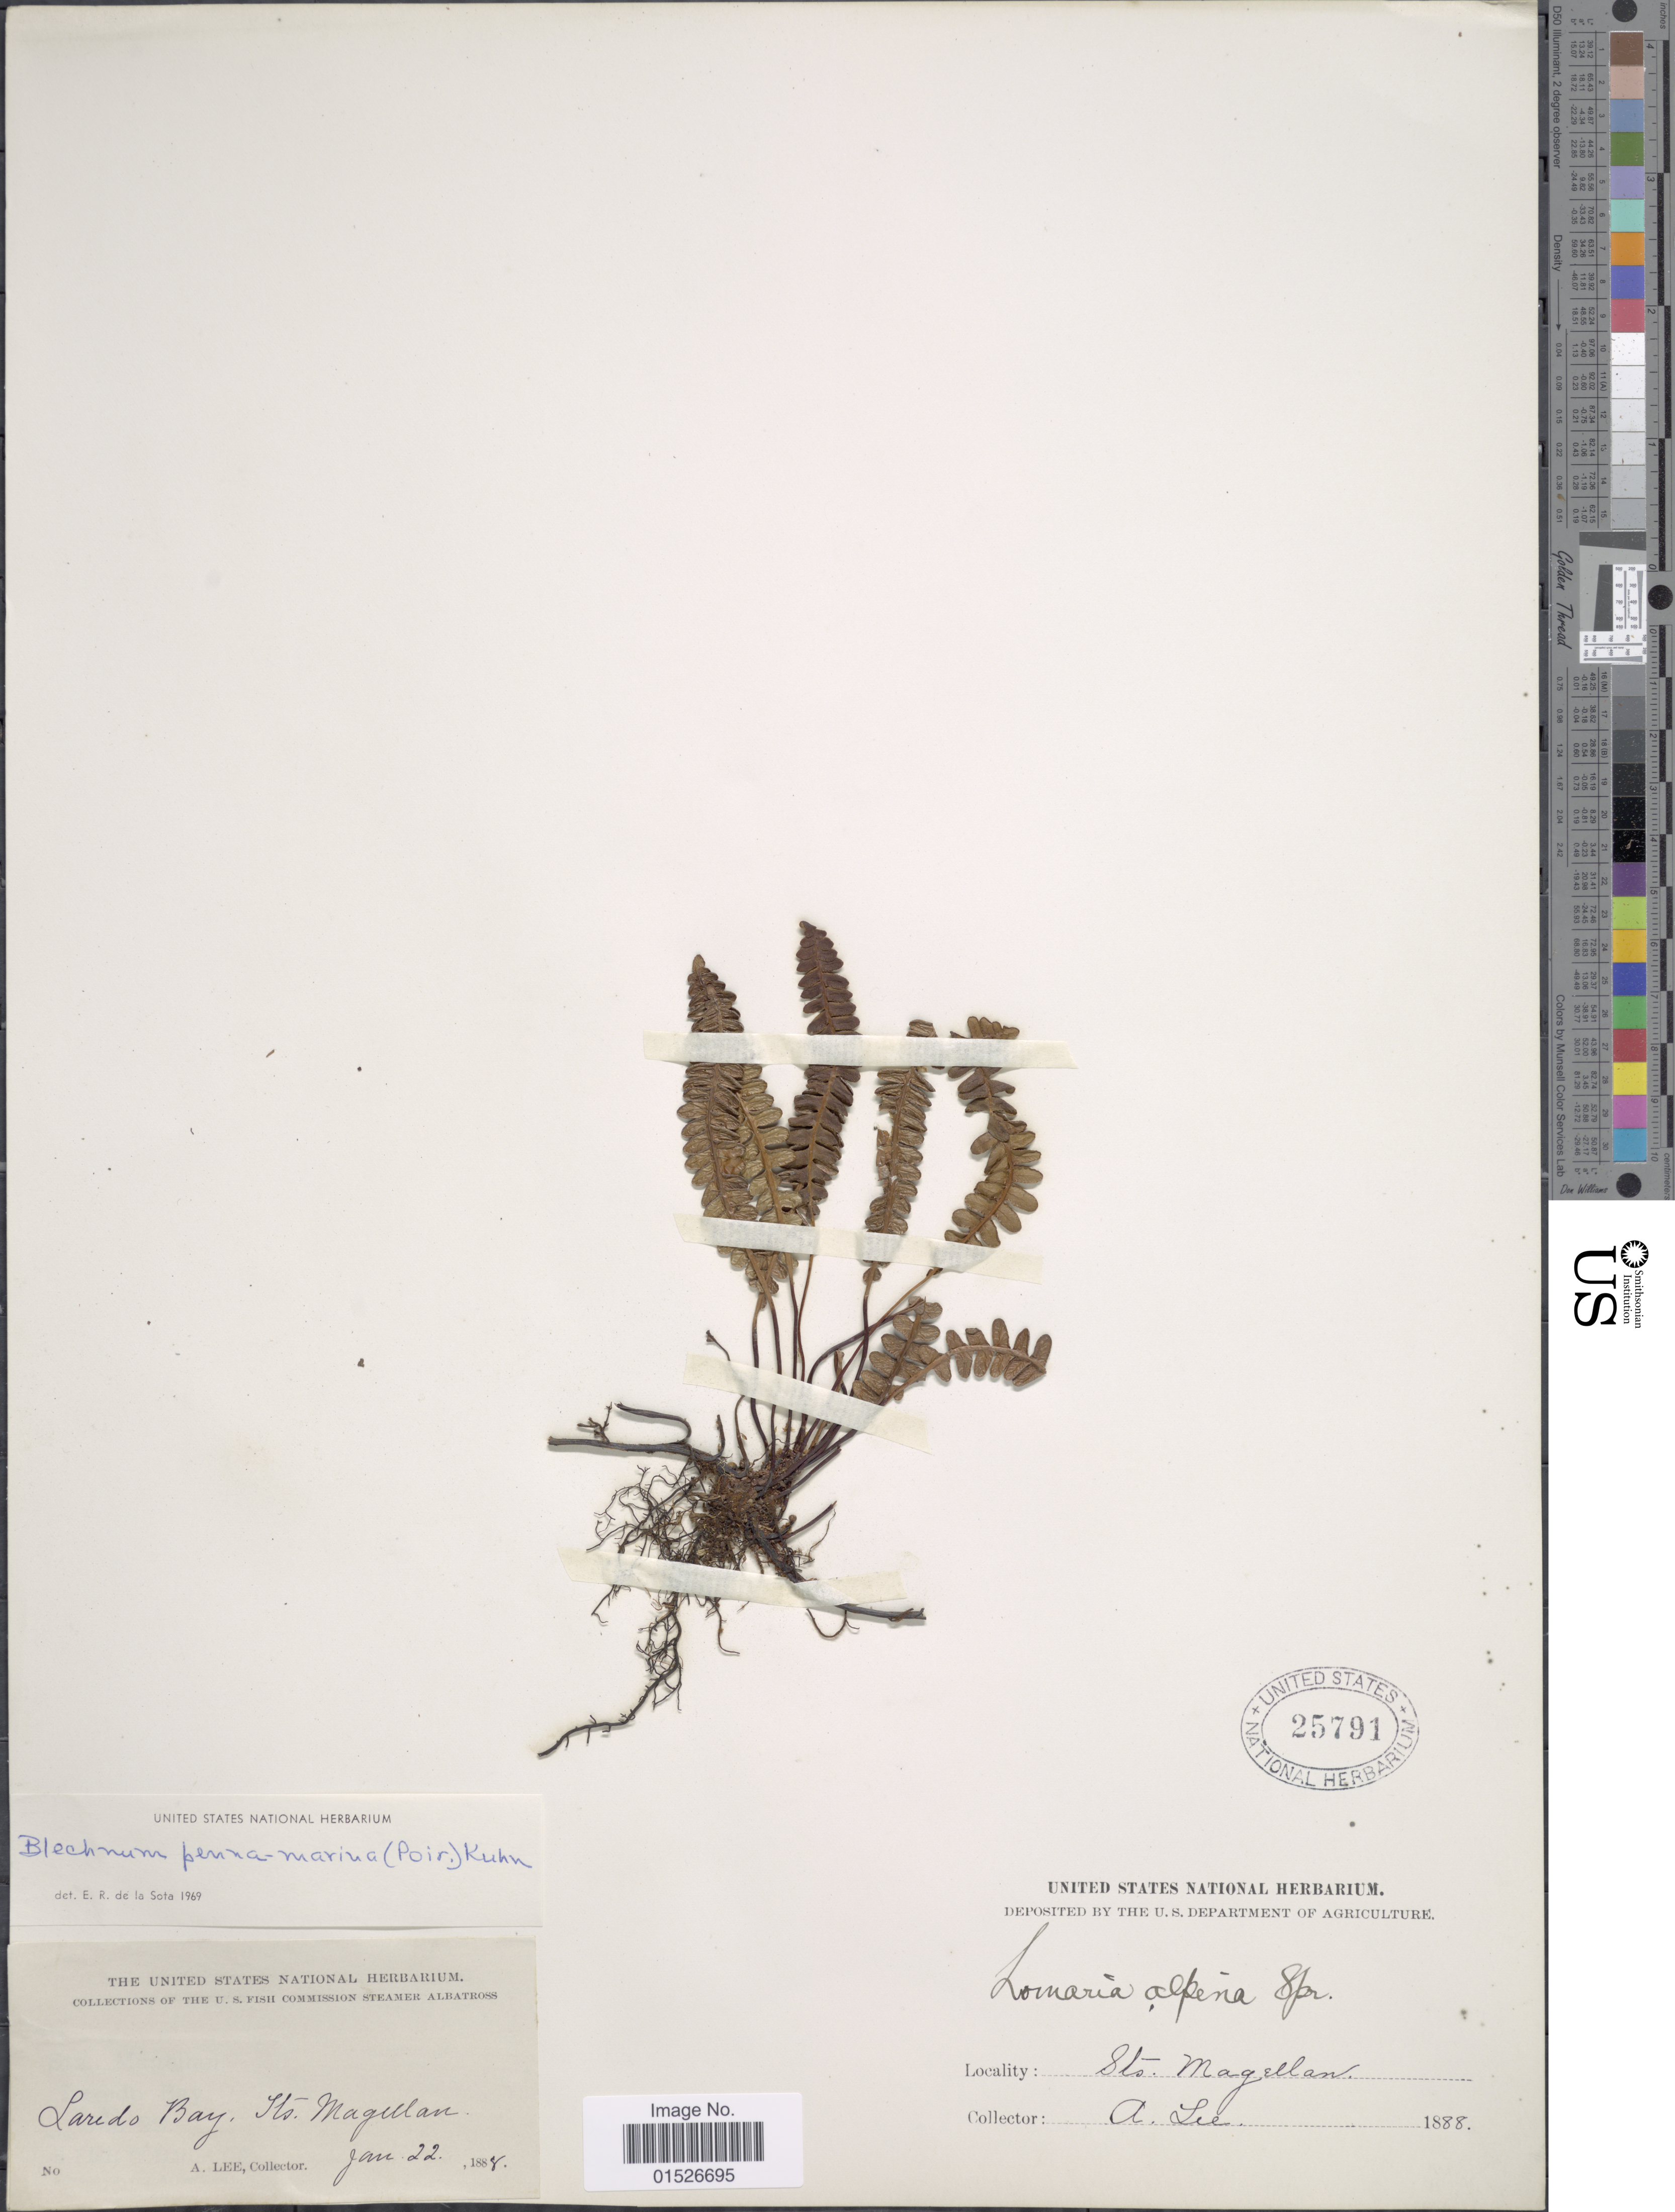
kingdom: Plantae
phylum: Tracheophyta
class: Polypodiopsida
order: Polypodiales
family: Blechnaceae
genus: Blechnum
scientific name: Blechnum penna-marina subsp. alpina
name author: T.C. Chambers & P. A. Farrant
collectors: A. Lee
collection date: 1888-01-22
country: Chile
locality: Laredo Bay. Ste. Magellan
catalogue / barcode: US 25791